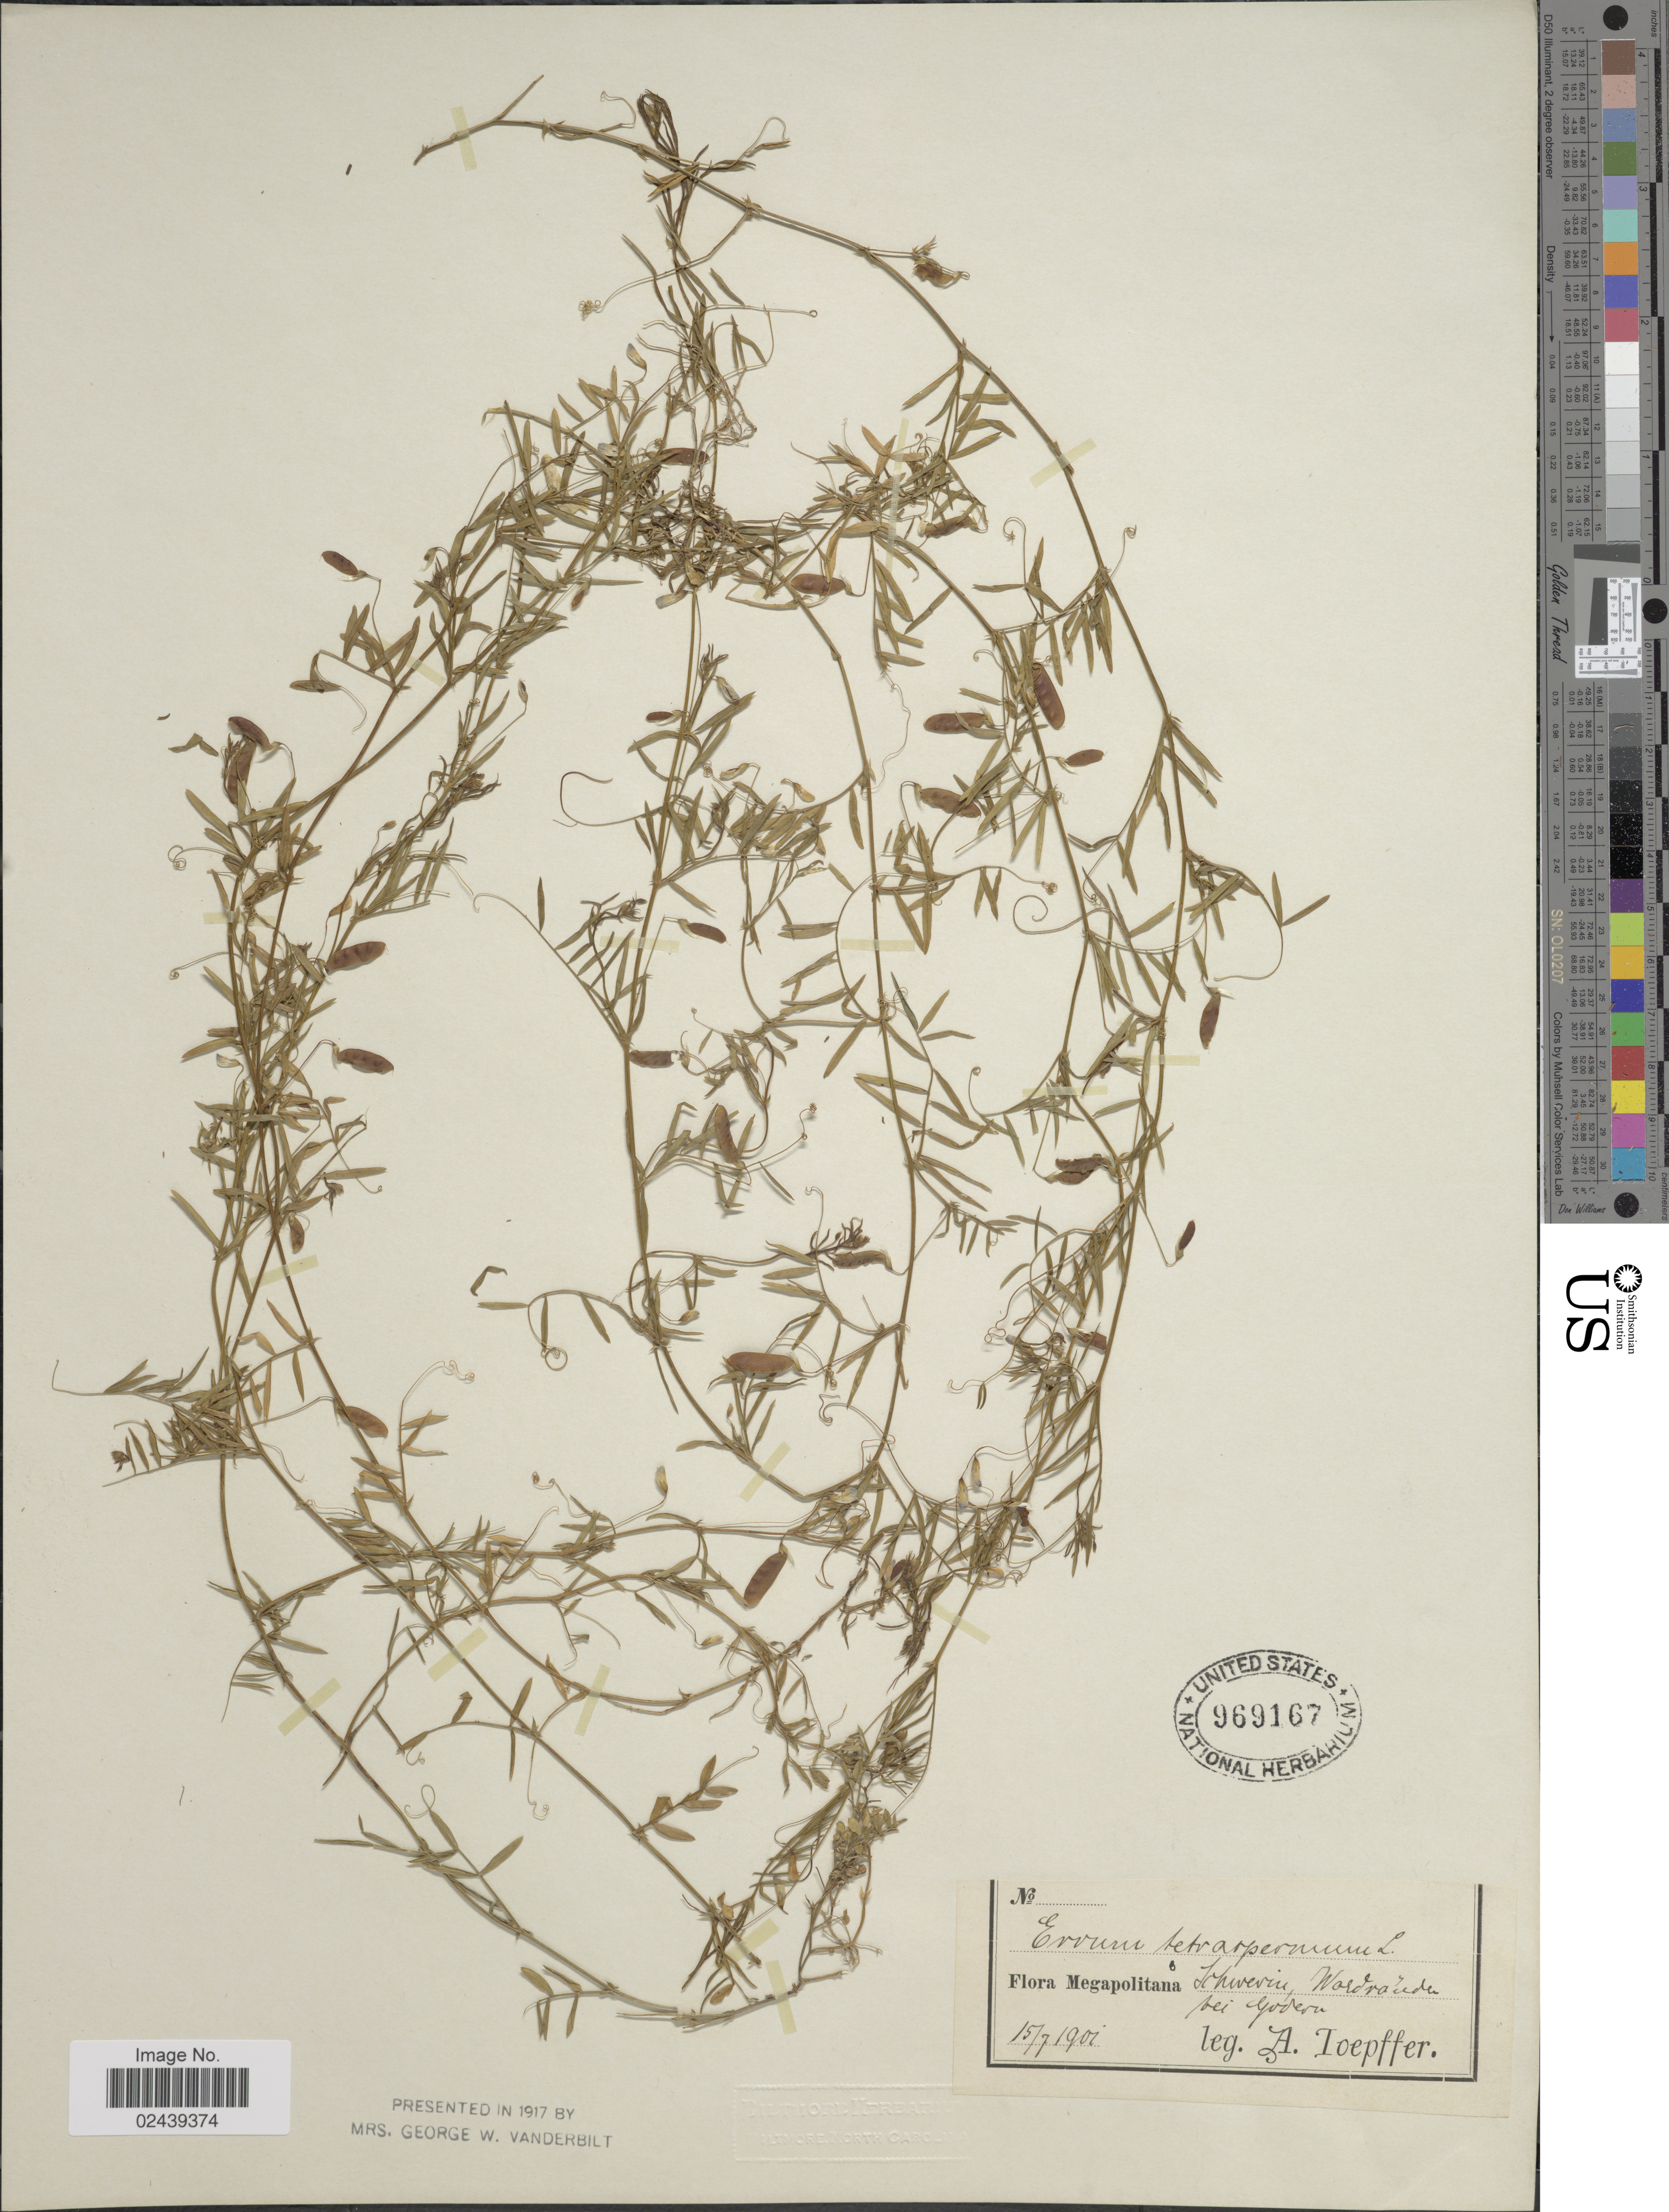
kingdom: Plantae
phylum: Tracheophyta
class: Magnoliopsida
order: Fabales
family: Fabaceae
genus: Vicia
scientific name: Vicia tetrasperma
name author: (L.) Schreb.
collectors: A. Toepffer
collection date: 1901-09-15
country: Germany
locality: Megapolitana, Schwerin, Waldrander bei Godern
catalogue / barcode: US 969167